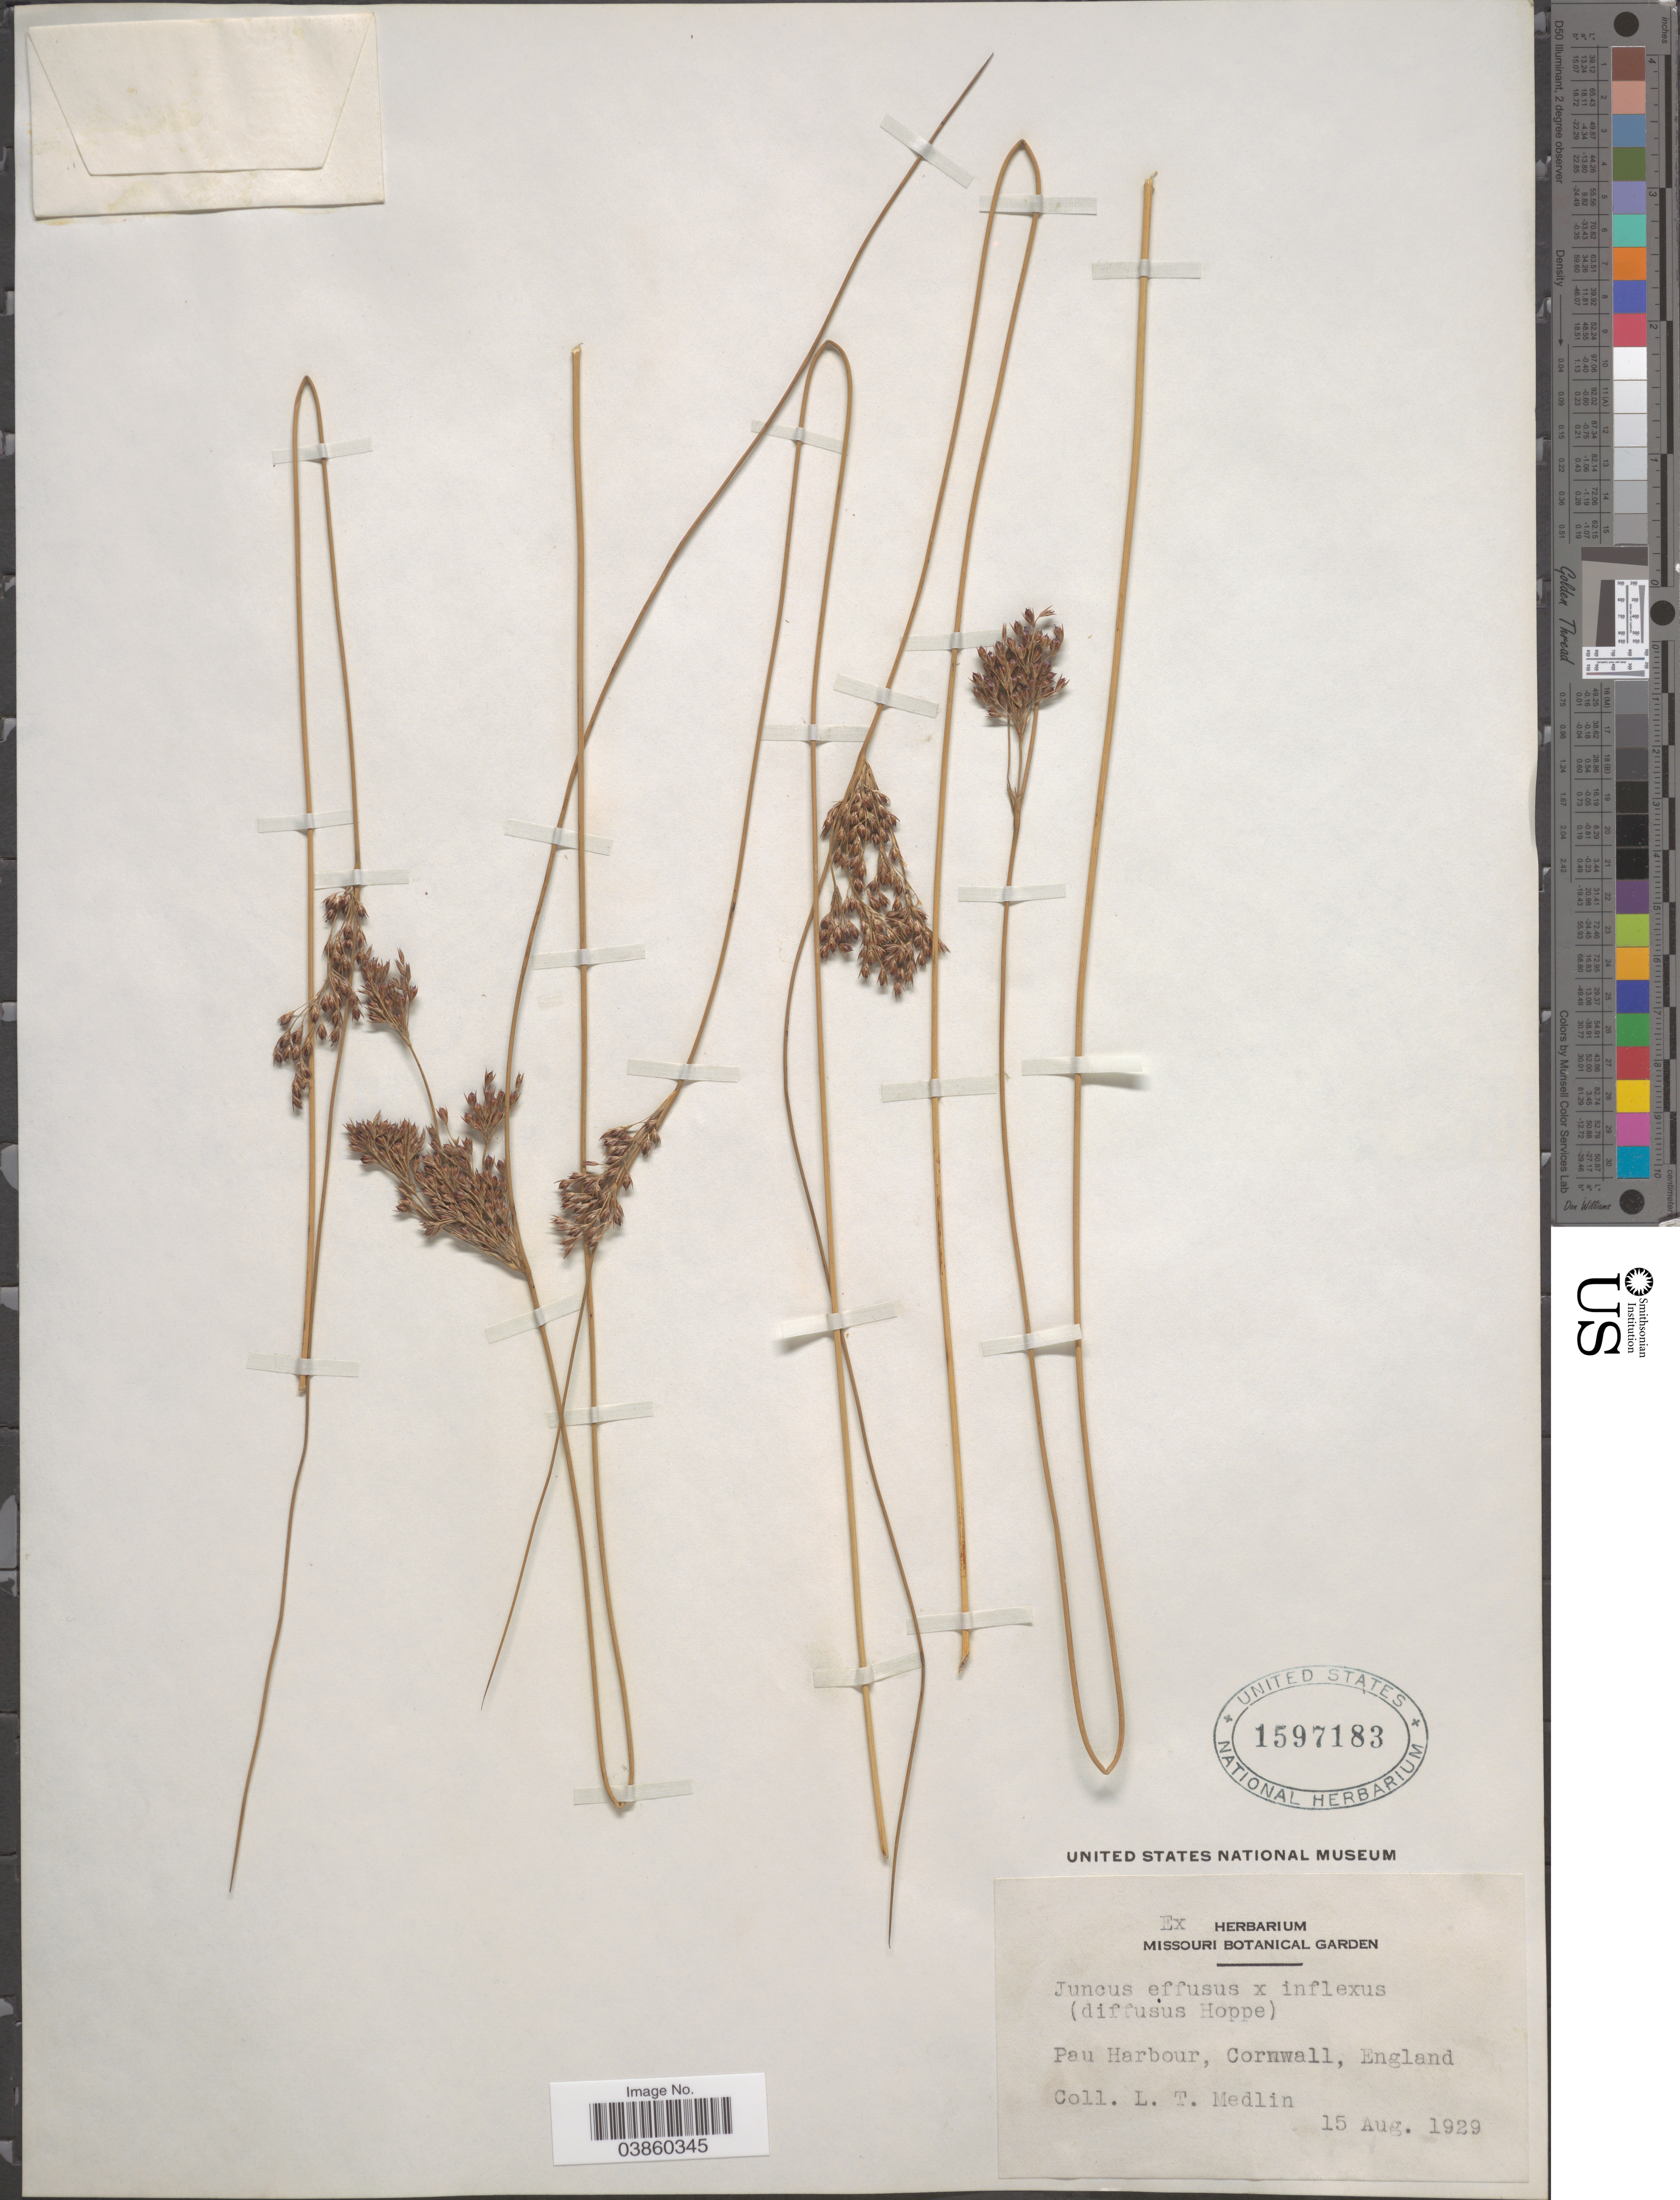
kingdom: Plantae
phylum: Tracheophyta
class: Liliopsida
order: Poales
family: Juncaceae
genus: Juncus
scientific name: Juncus effusus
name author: L.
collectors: L. Medlin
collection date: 1929-08-15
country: United Kingdom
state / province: England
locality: Pau Harbour, Cornwall.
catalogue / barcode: US 1597183